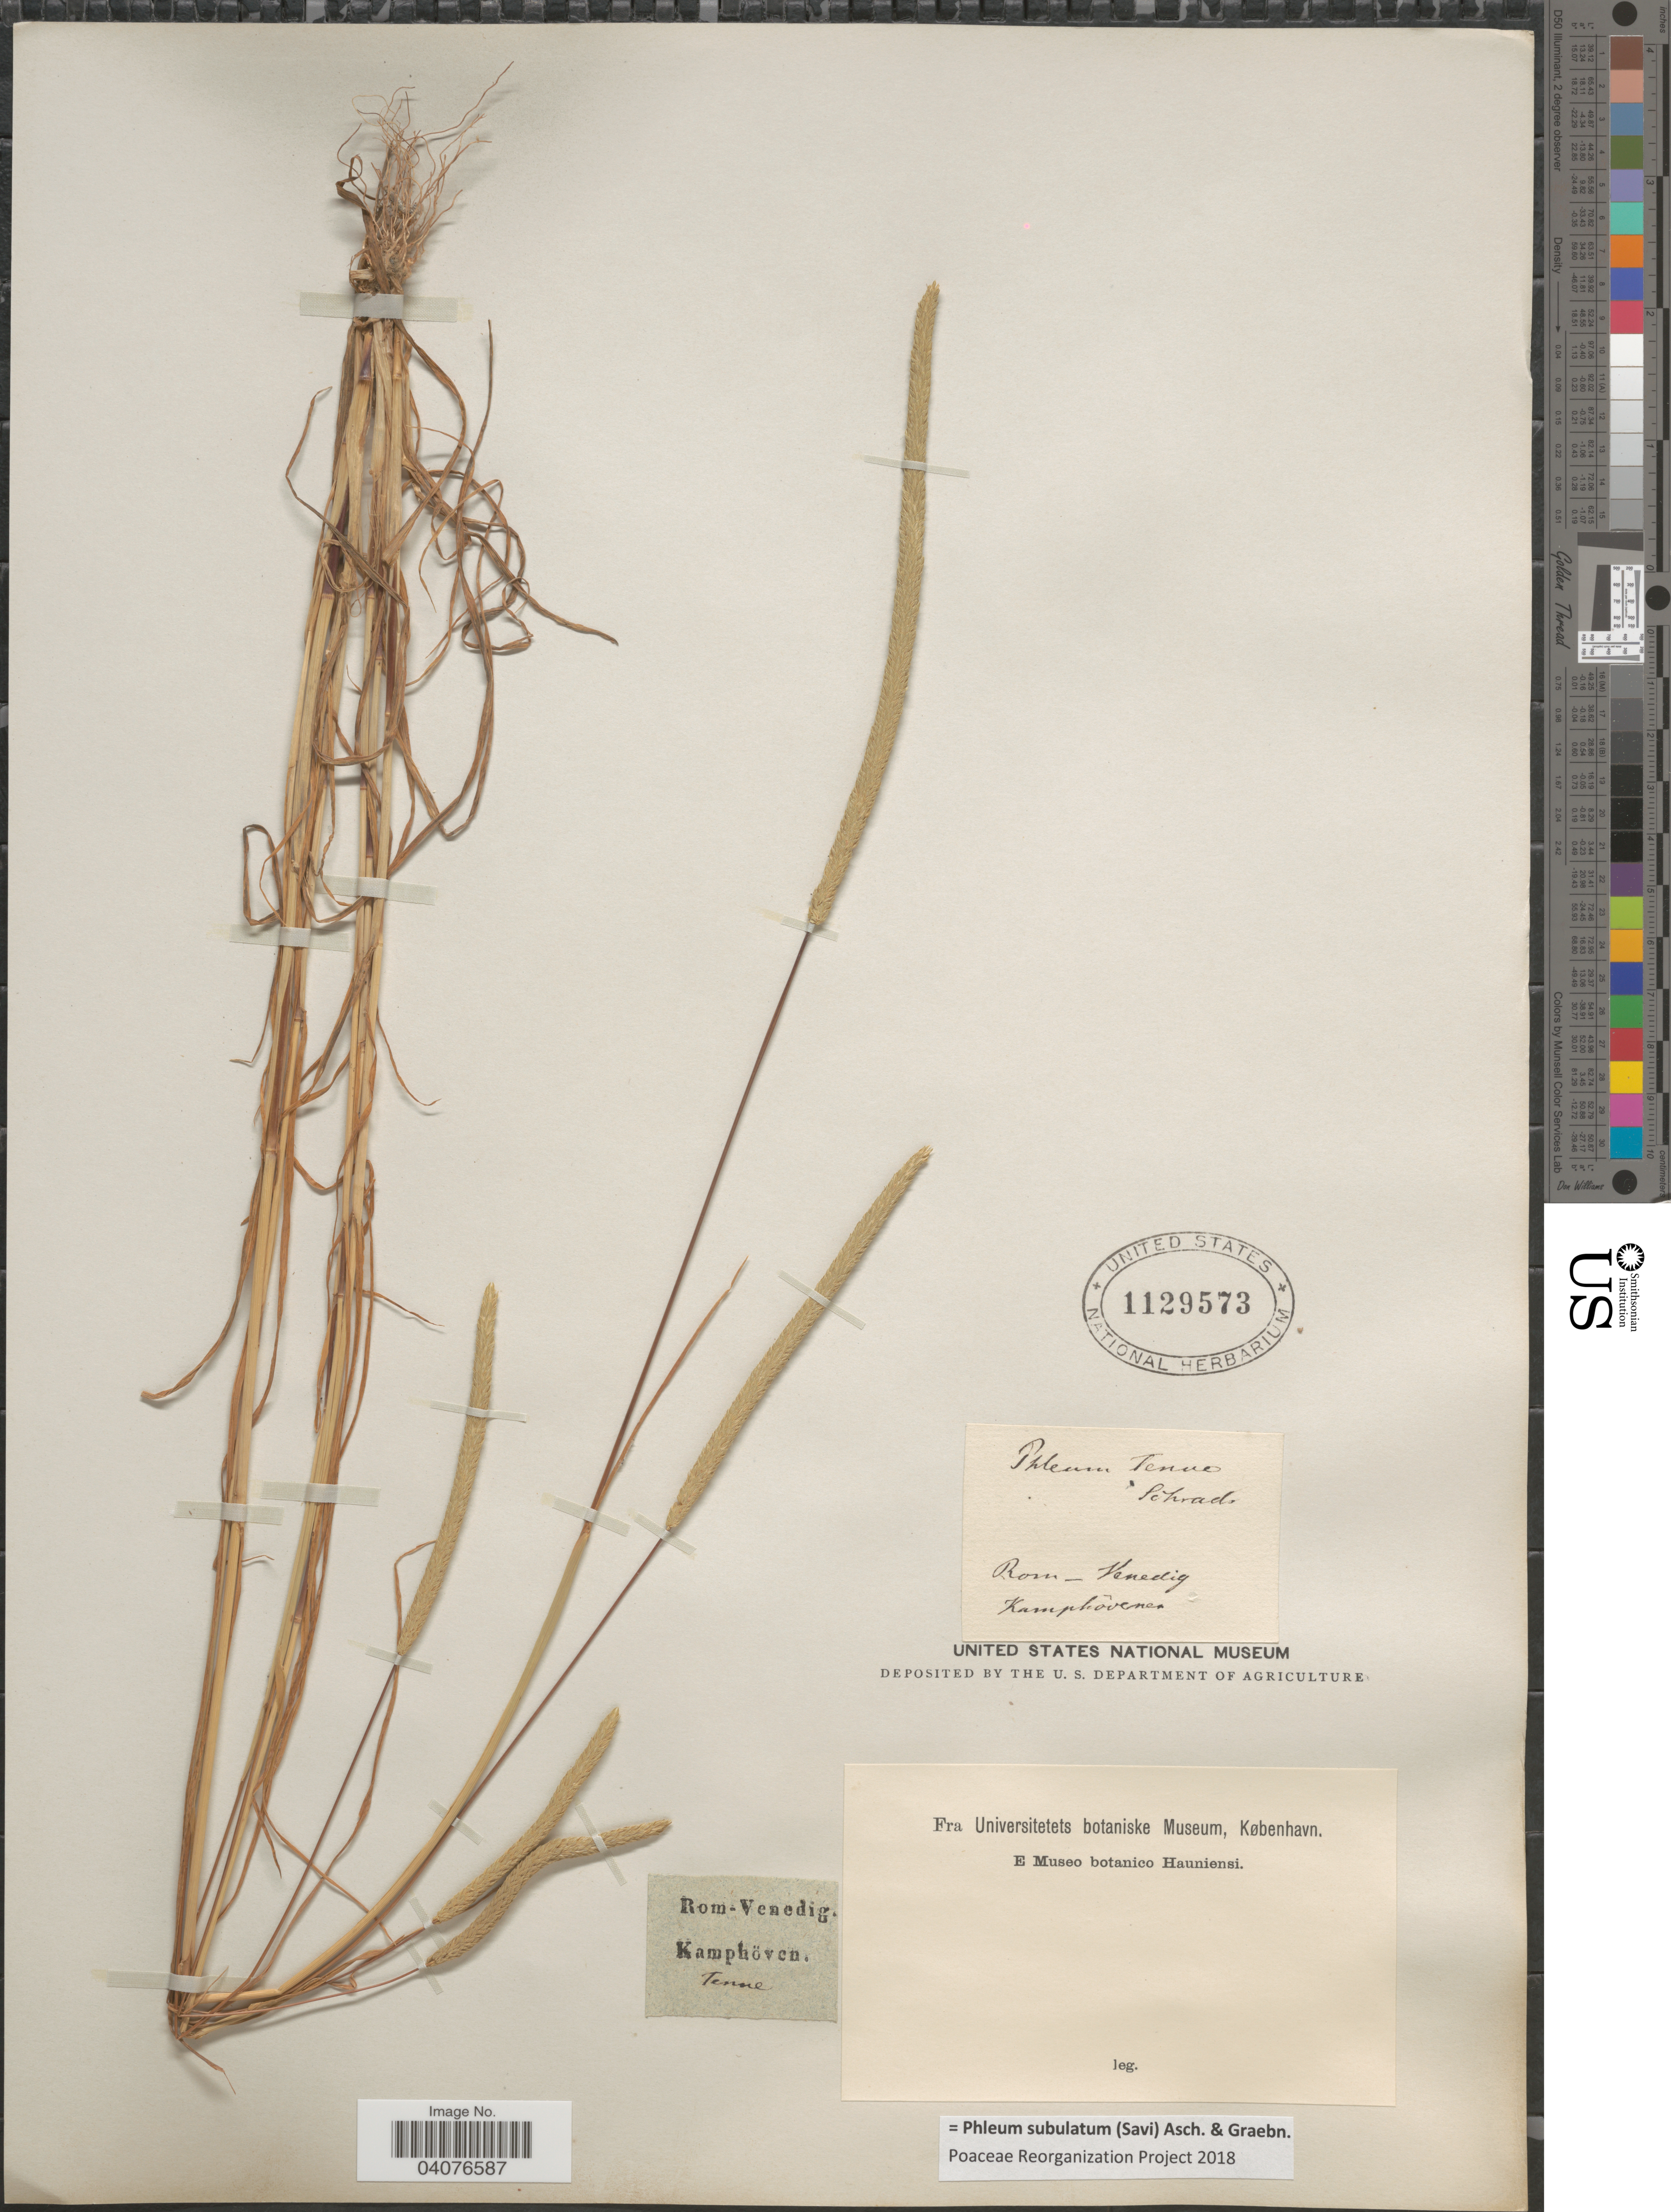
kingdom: Plantae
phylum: Tracheophyta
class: Liliopsida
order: Poales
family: Poaceae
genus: Phleum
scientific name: Phleum subulatum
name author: (Savi) Asch. & Graeb.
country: Italy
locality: Rom - Venedig.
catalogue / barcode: US 1129573